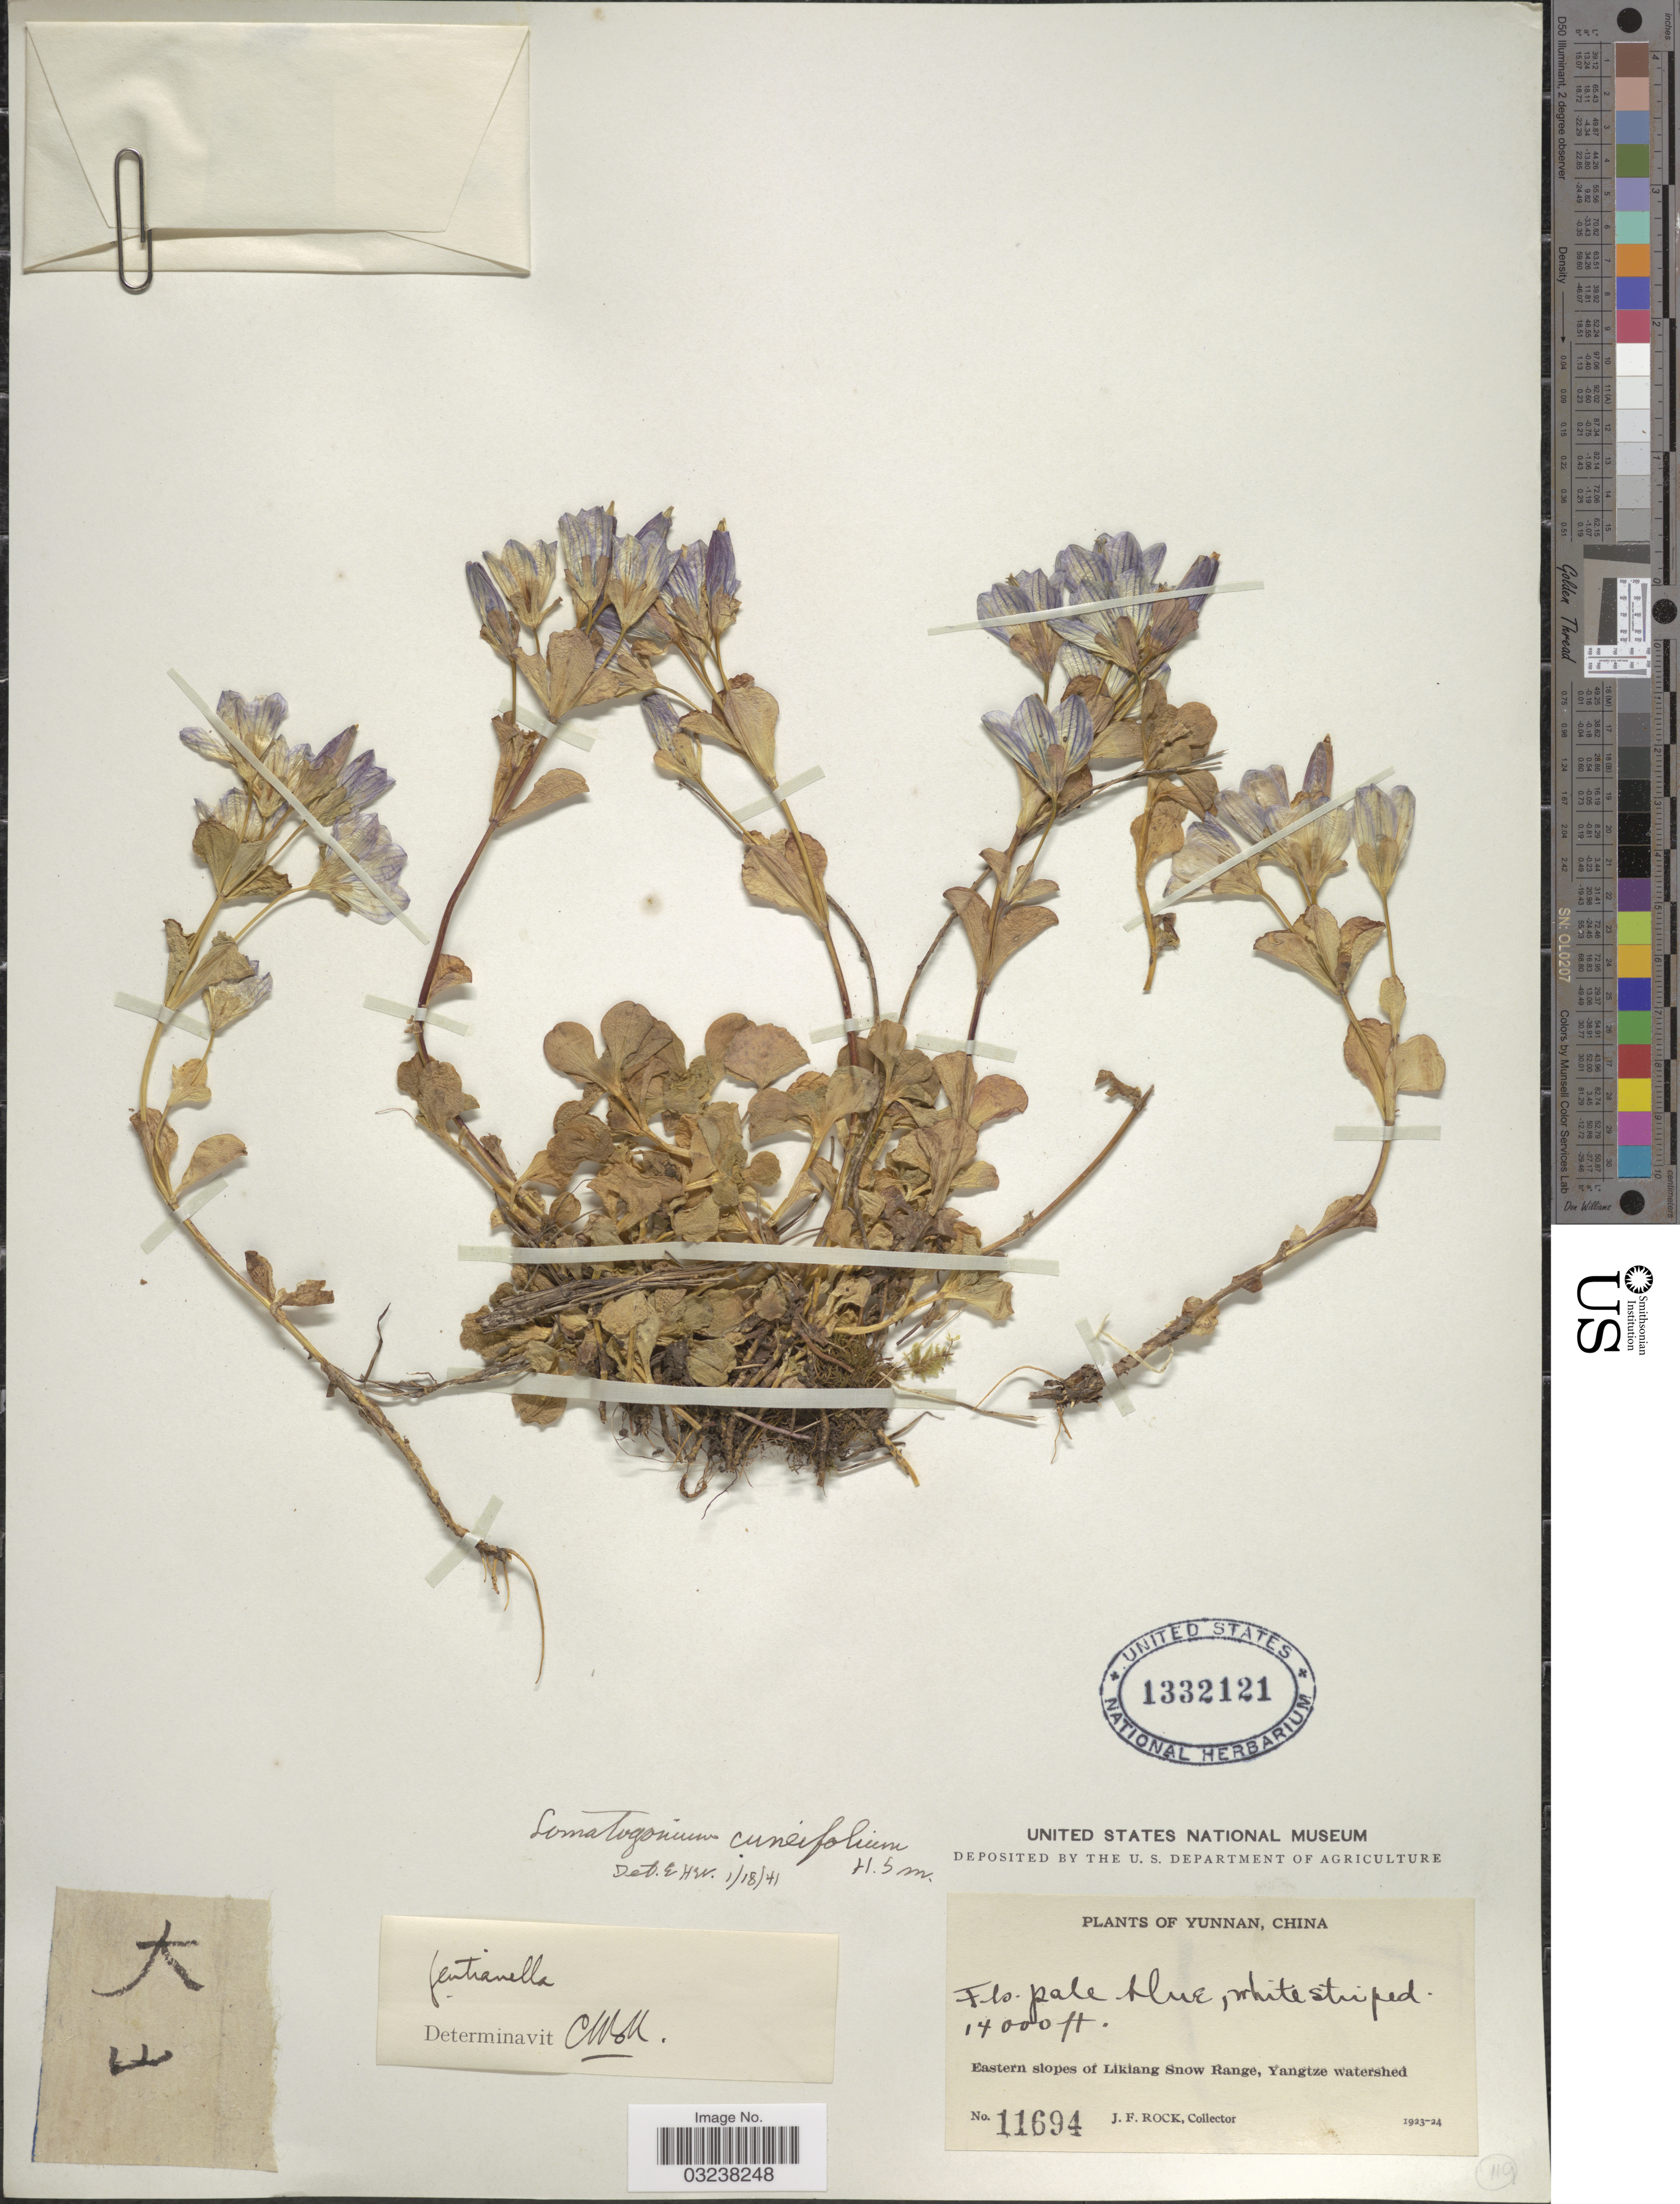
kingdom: Plantae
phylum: Tracheophyta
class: Magnoliopsida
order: Gentianales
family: Gentianaceae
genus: Lomatogonium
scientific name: Lomatogonium cuneifolium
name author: Herb. H. Sm.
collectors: J. Rock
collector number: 11694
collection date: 1923/1924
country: China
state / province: Yunnan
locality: Eastern slopes of Likiang Snow Range, Yangtze watershed.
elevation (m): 4267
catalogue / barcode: US 1332121